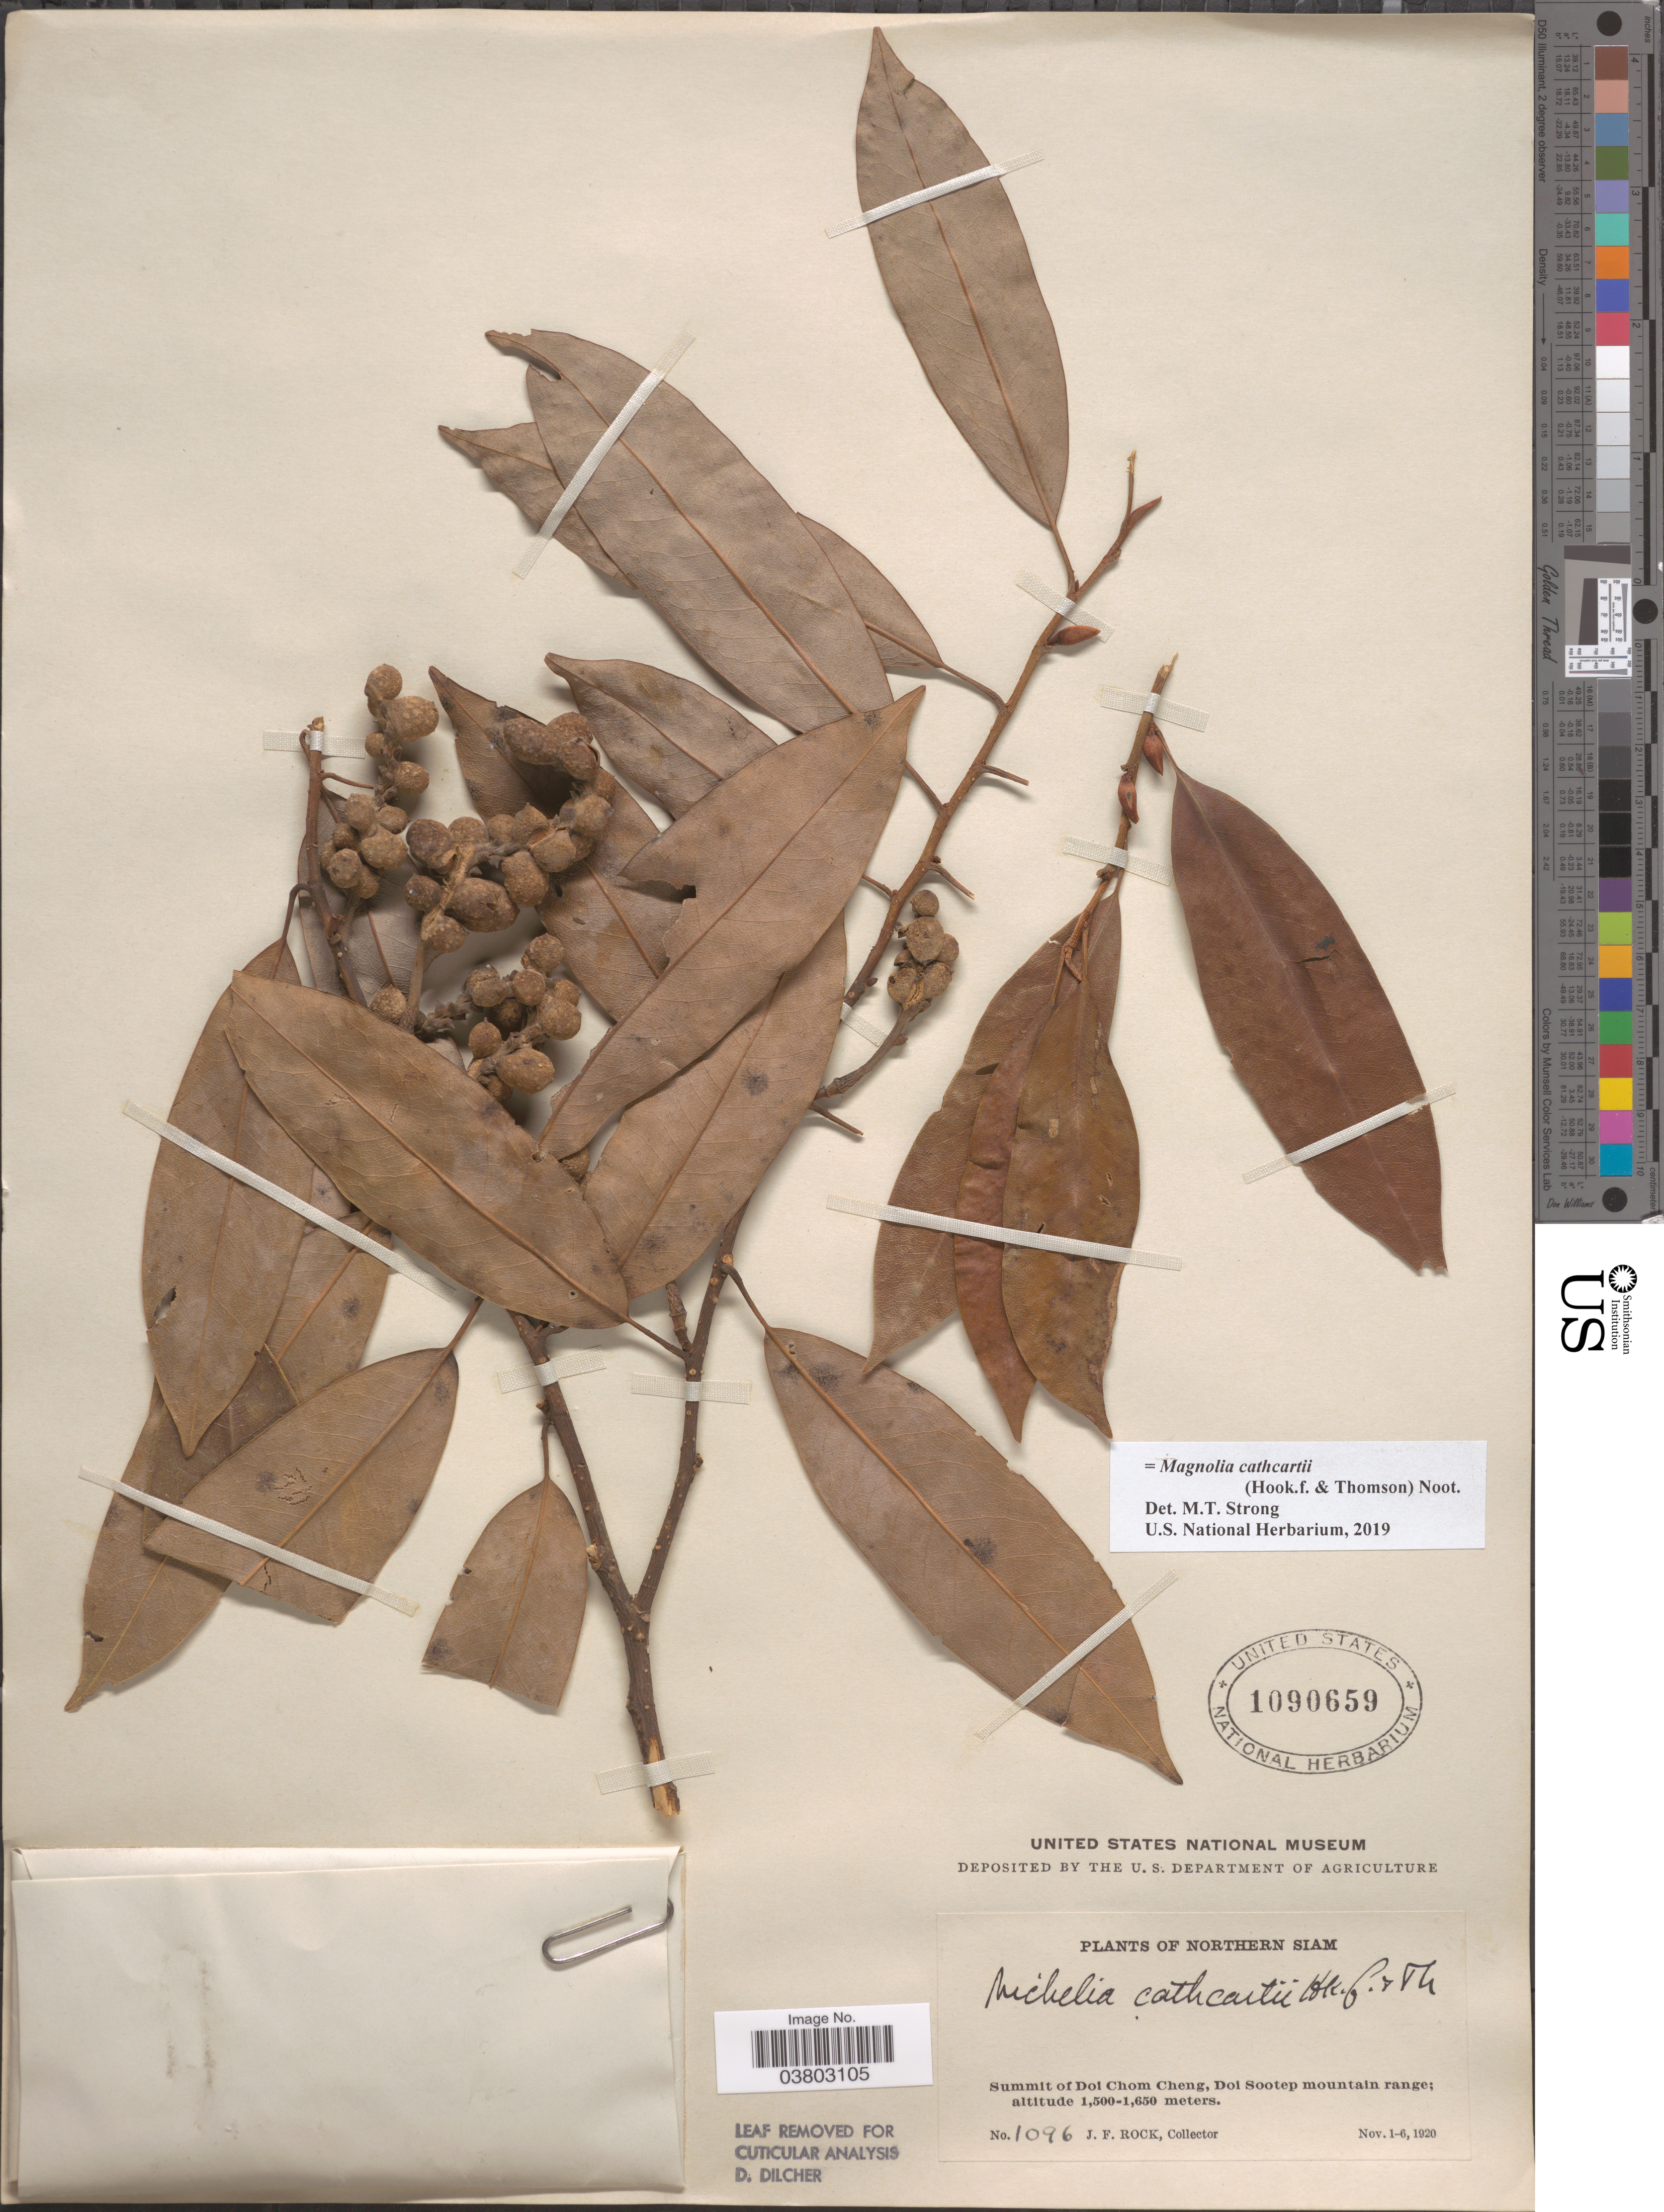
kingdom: Plantae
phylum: Tracheophyta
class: Magnoliopsida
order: Magnoliales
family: Magnoliaceae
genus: Magnolia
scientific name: Magnolia cathcartii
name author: (Hook. f. & Thomson) Noot.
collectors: J. Rock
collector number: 1096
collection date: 1920-11-01/1920-11-06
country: Thailand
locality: Northern Siam. Summit of Doi Chom Cheng, Doi Sootep mountain range.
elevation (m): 1500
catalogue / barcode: US 1090659